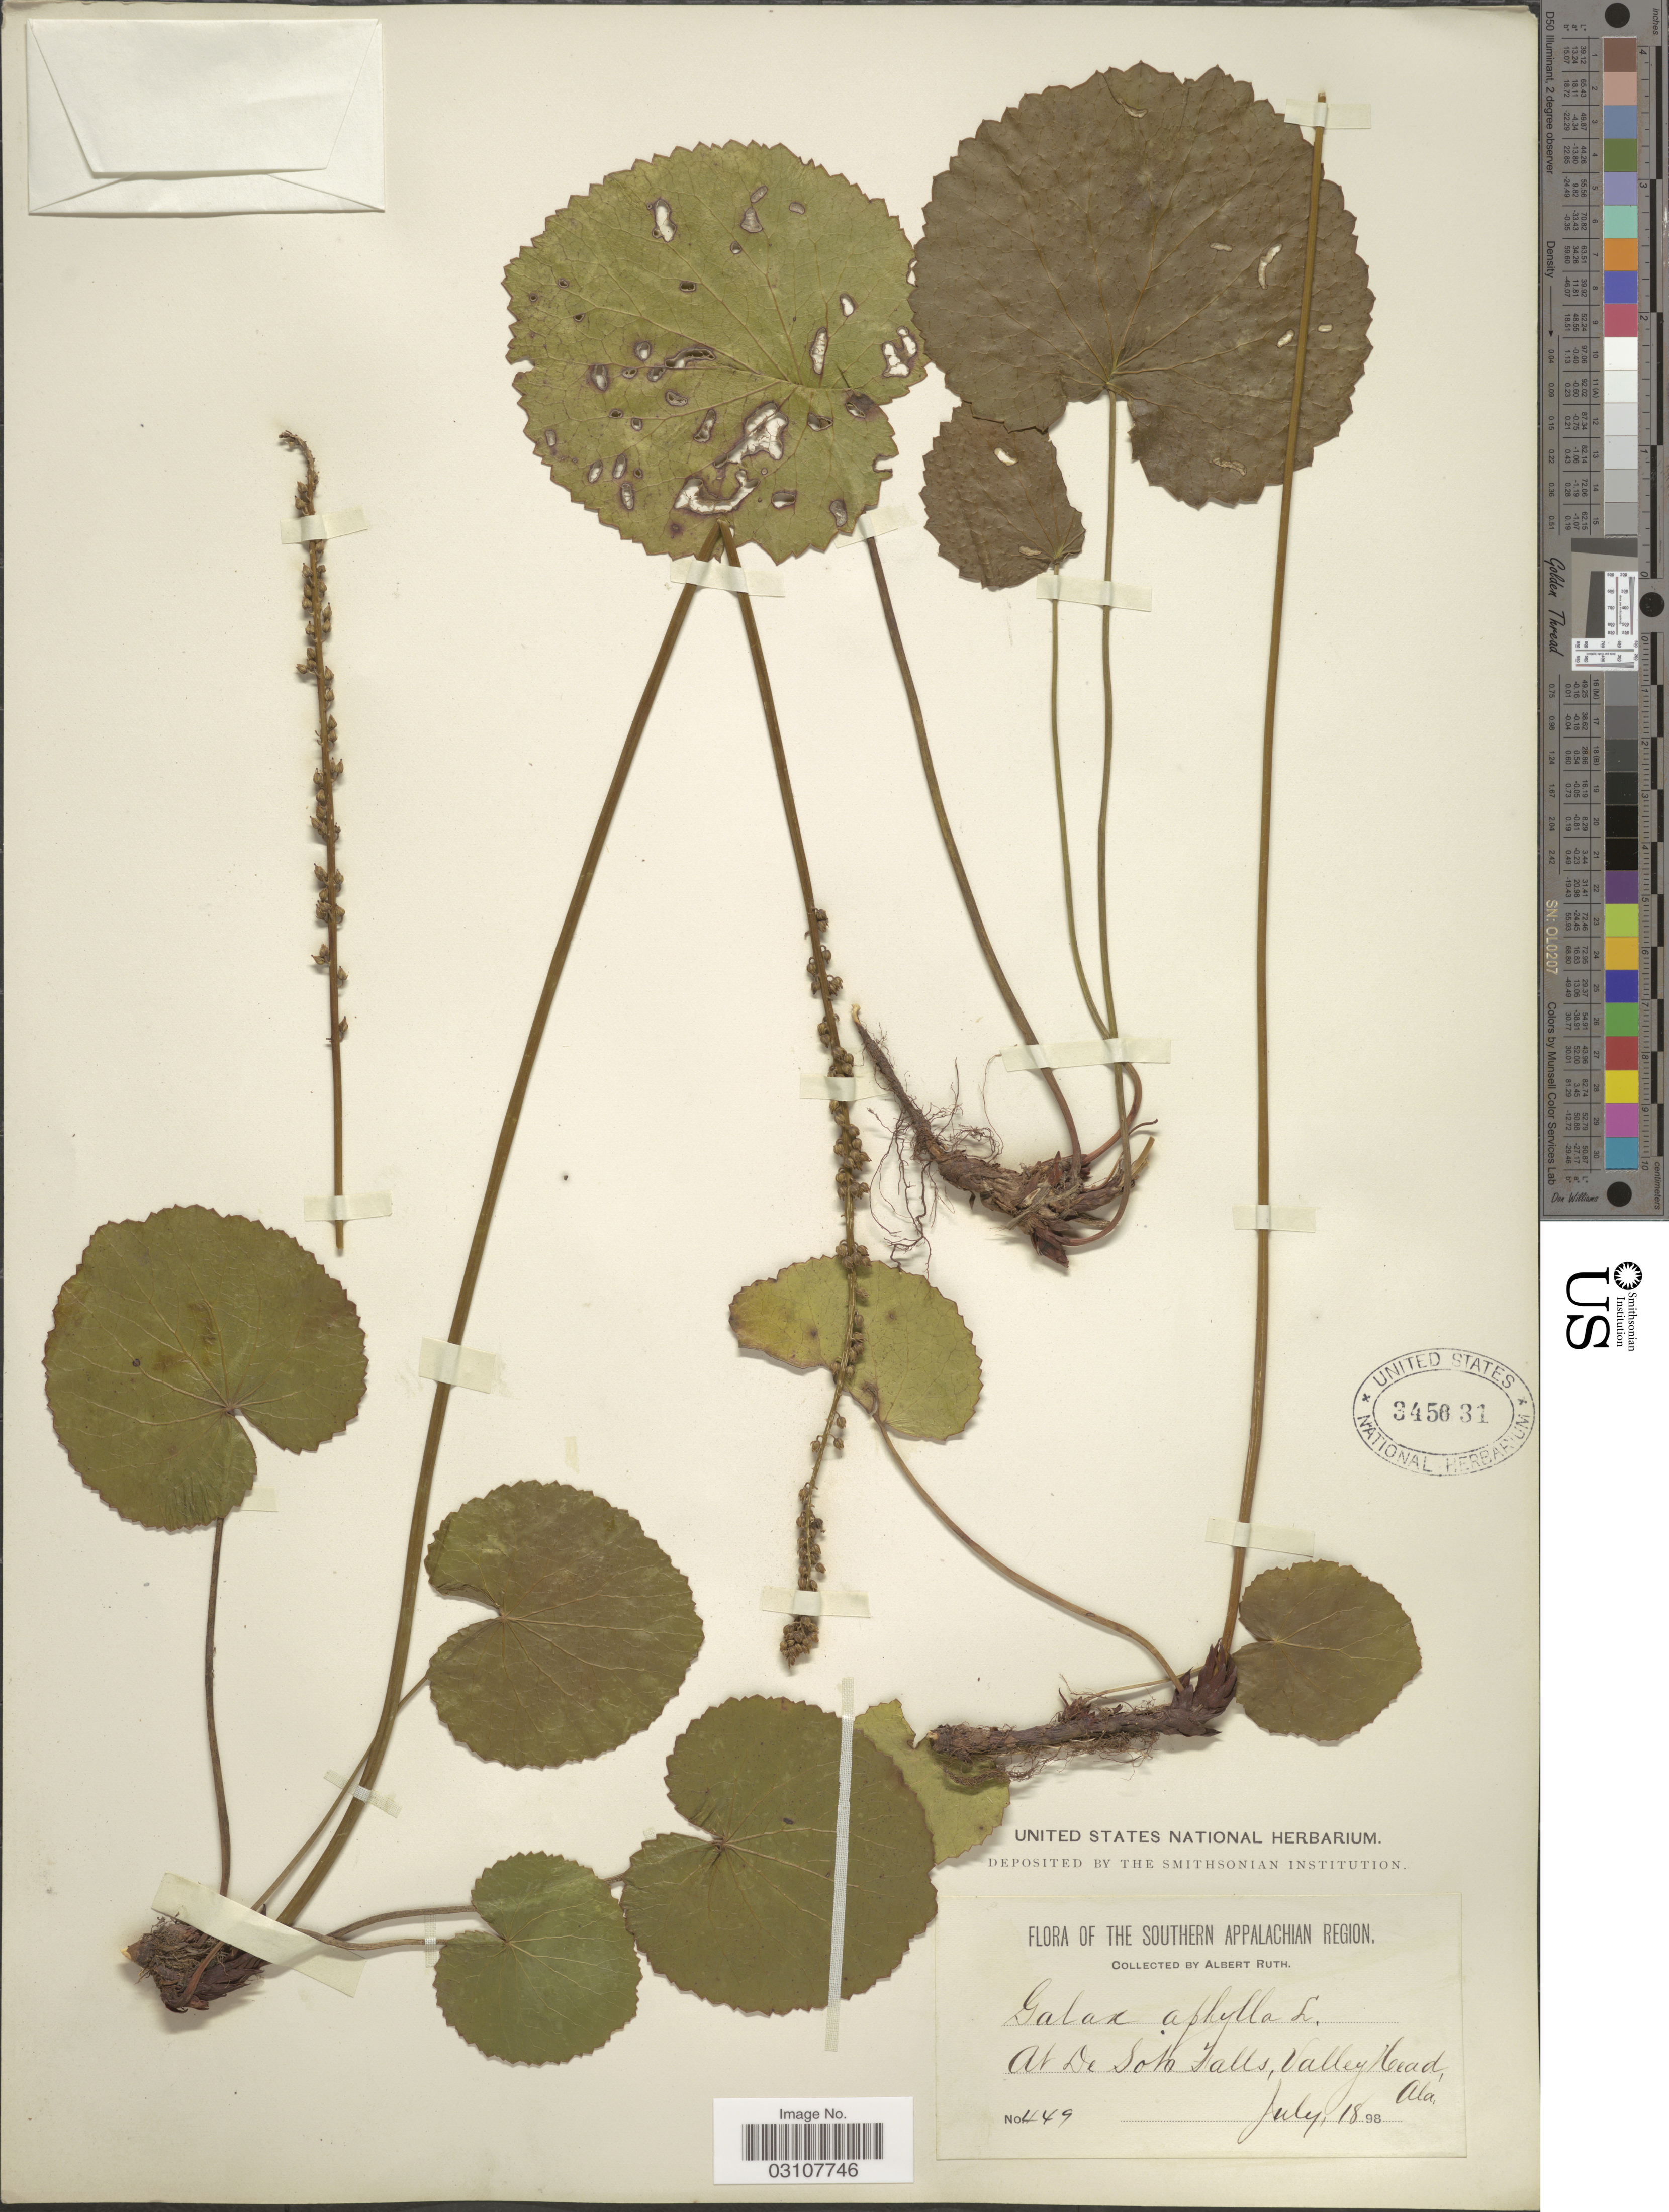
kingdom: Plantae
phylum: Tracheophyta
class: Magnoliopsida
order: Ericales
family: Diapensiaceae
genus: Galax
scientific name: Galax urceolata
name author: (Poir.) Brummitt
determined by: Gaynor, Michelle L., (FLAS), University of Florida (UNITED STATES)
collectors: A. Ruth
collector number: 449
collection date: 1898-07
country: United States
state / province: Alabama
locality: Southern Appalachian Region. At De Soto Falls, Valley Head.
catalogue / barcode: US 345631